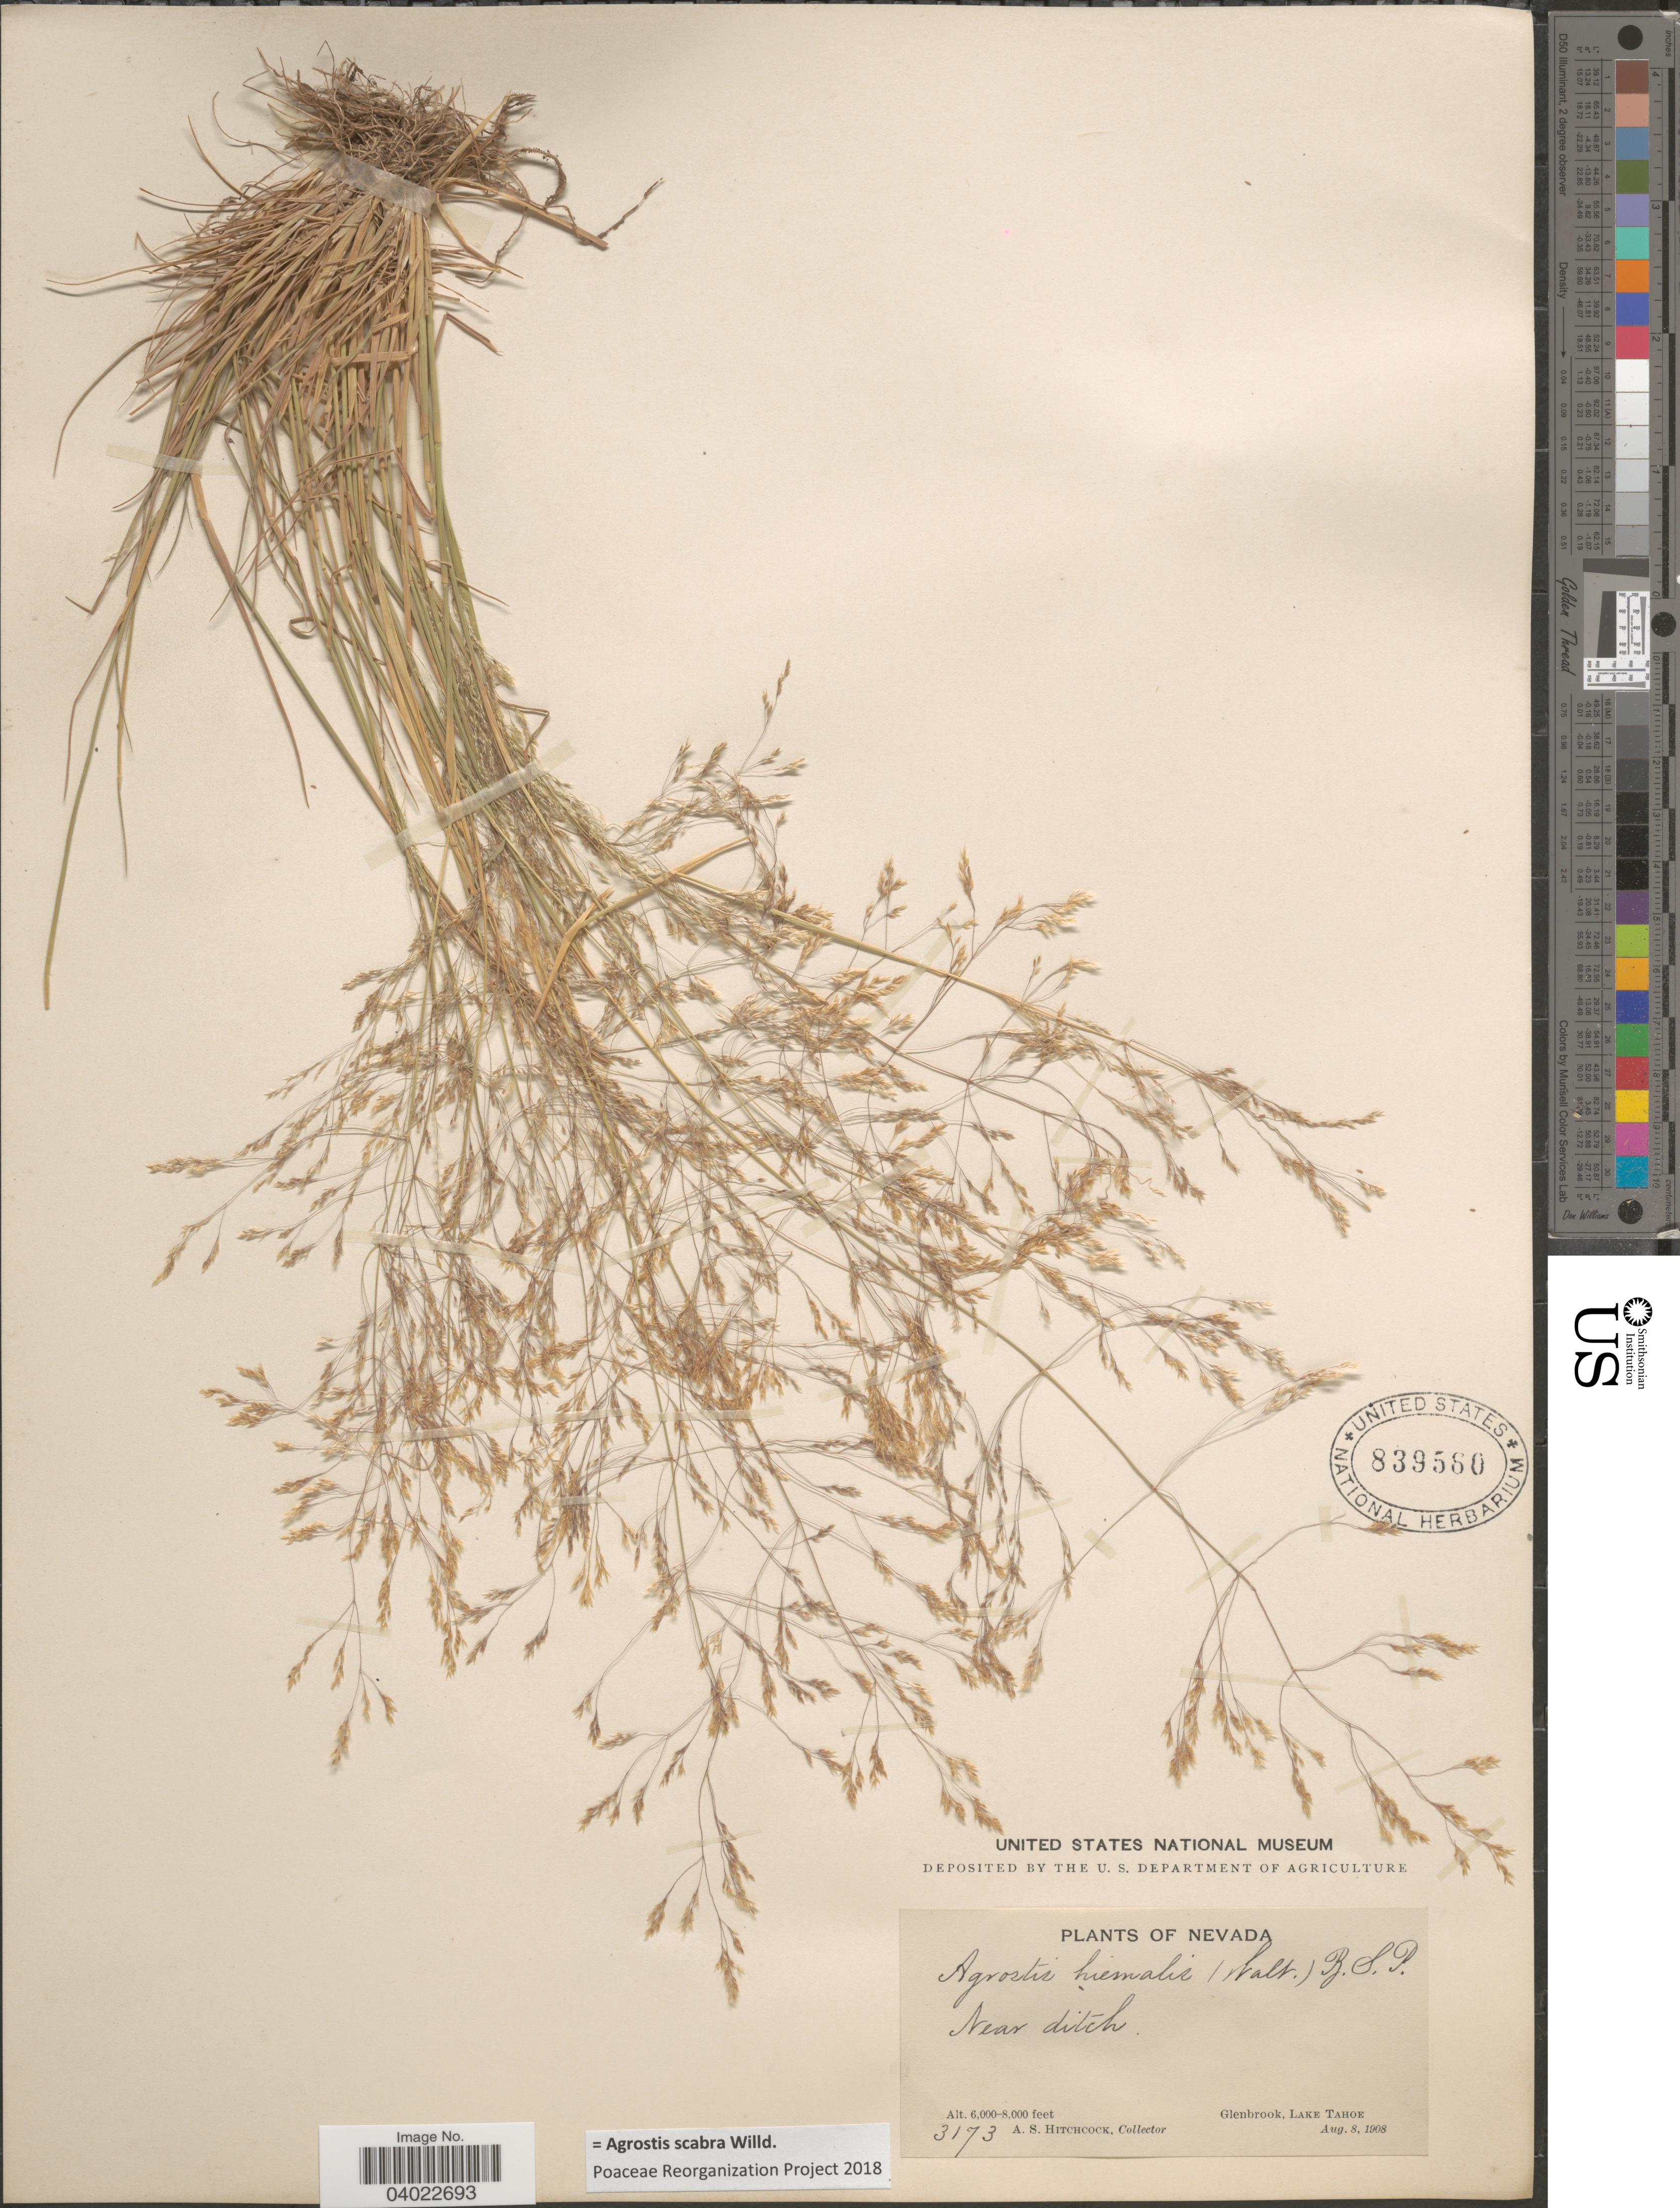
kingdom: Plantae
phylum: Tracheophyta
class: Liliopsida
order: Poales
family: Poaceae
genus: Agrostis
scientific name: Agrostis scabra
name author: Willd.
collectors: A. S. Hitchcock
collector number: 3173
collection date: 1908-08-08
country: United States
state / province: Nevada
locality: Near ditch. Glenbrook, Lake Tahoe.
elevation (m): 1829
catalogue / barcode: US 839560